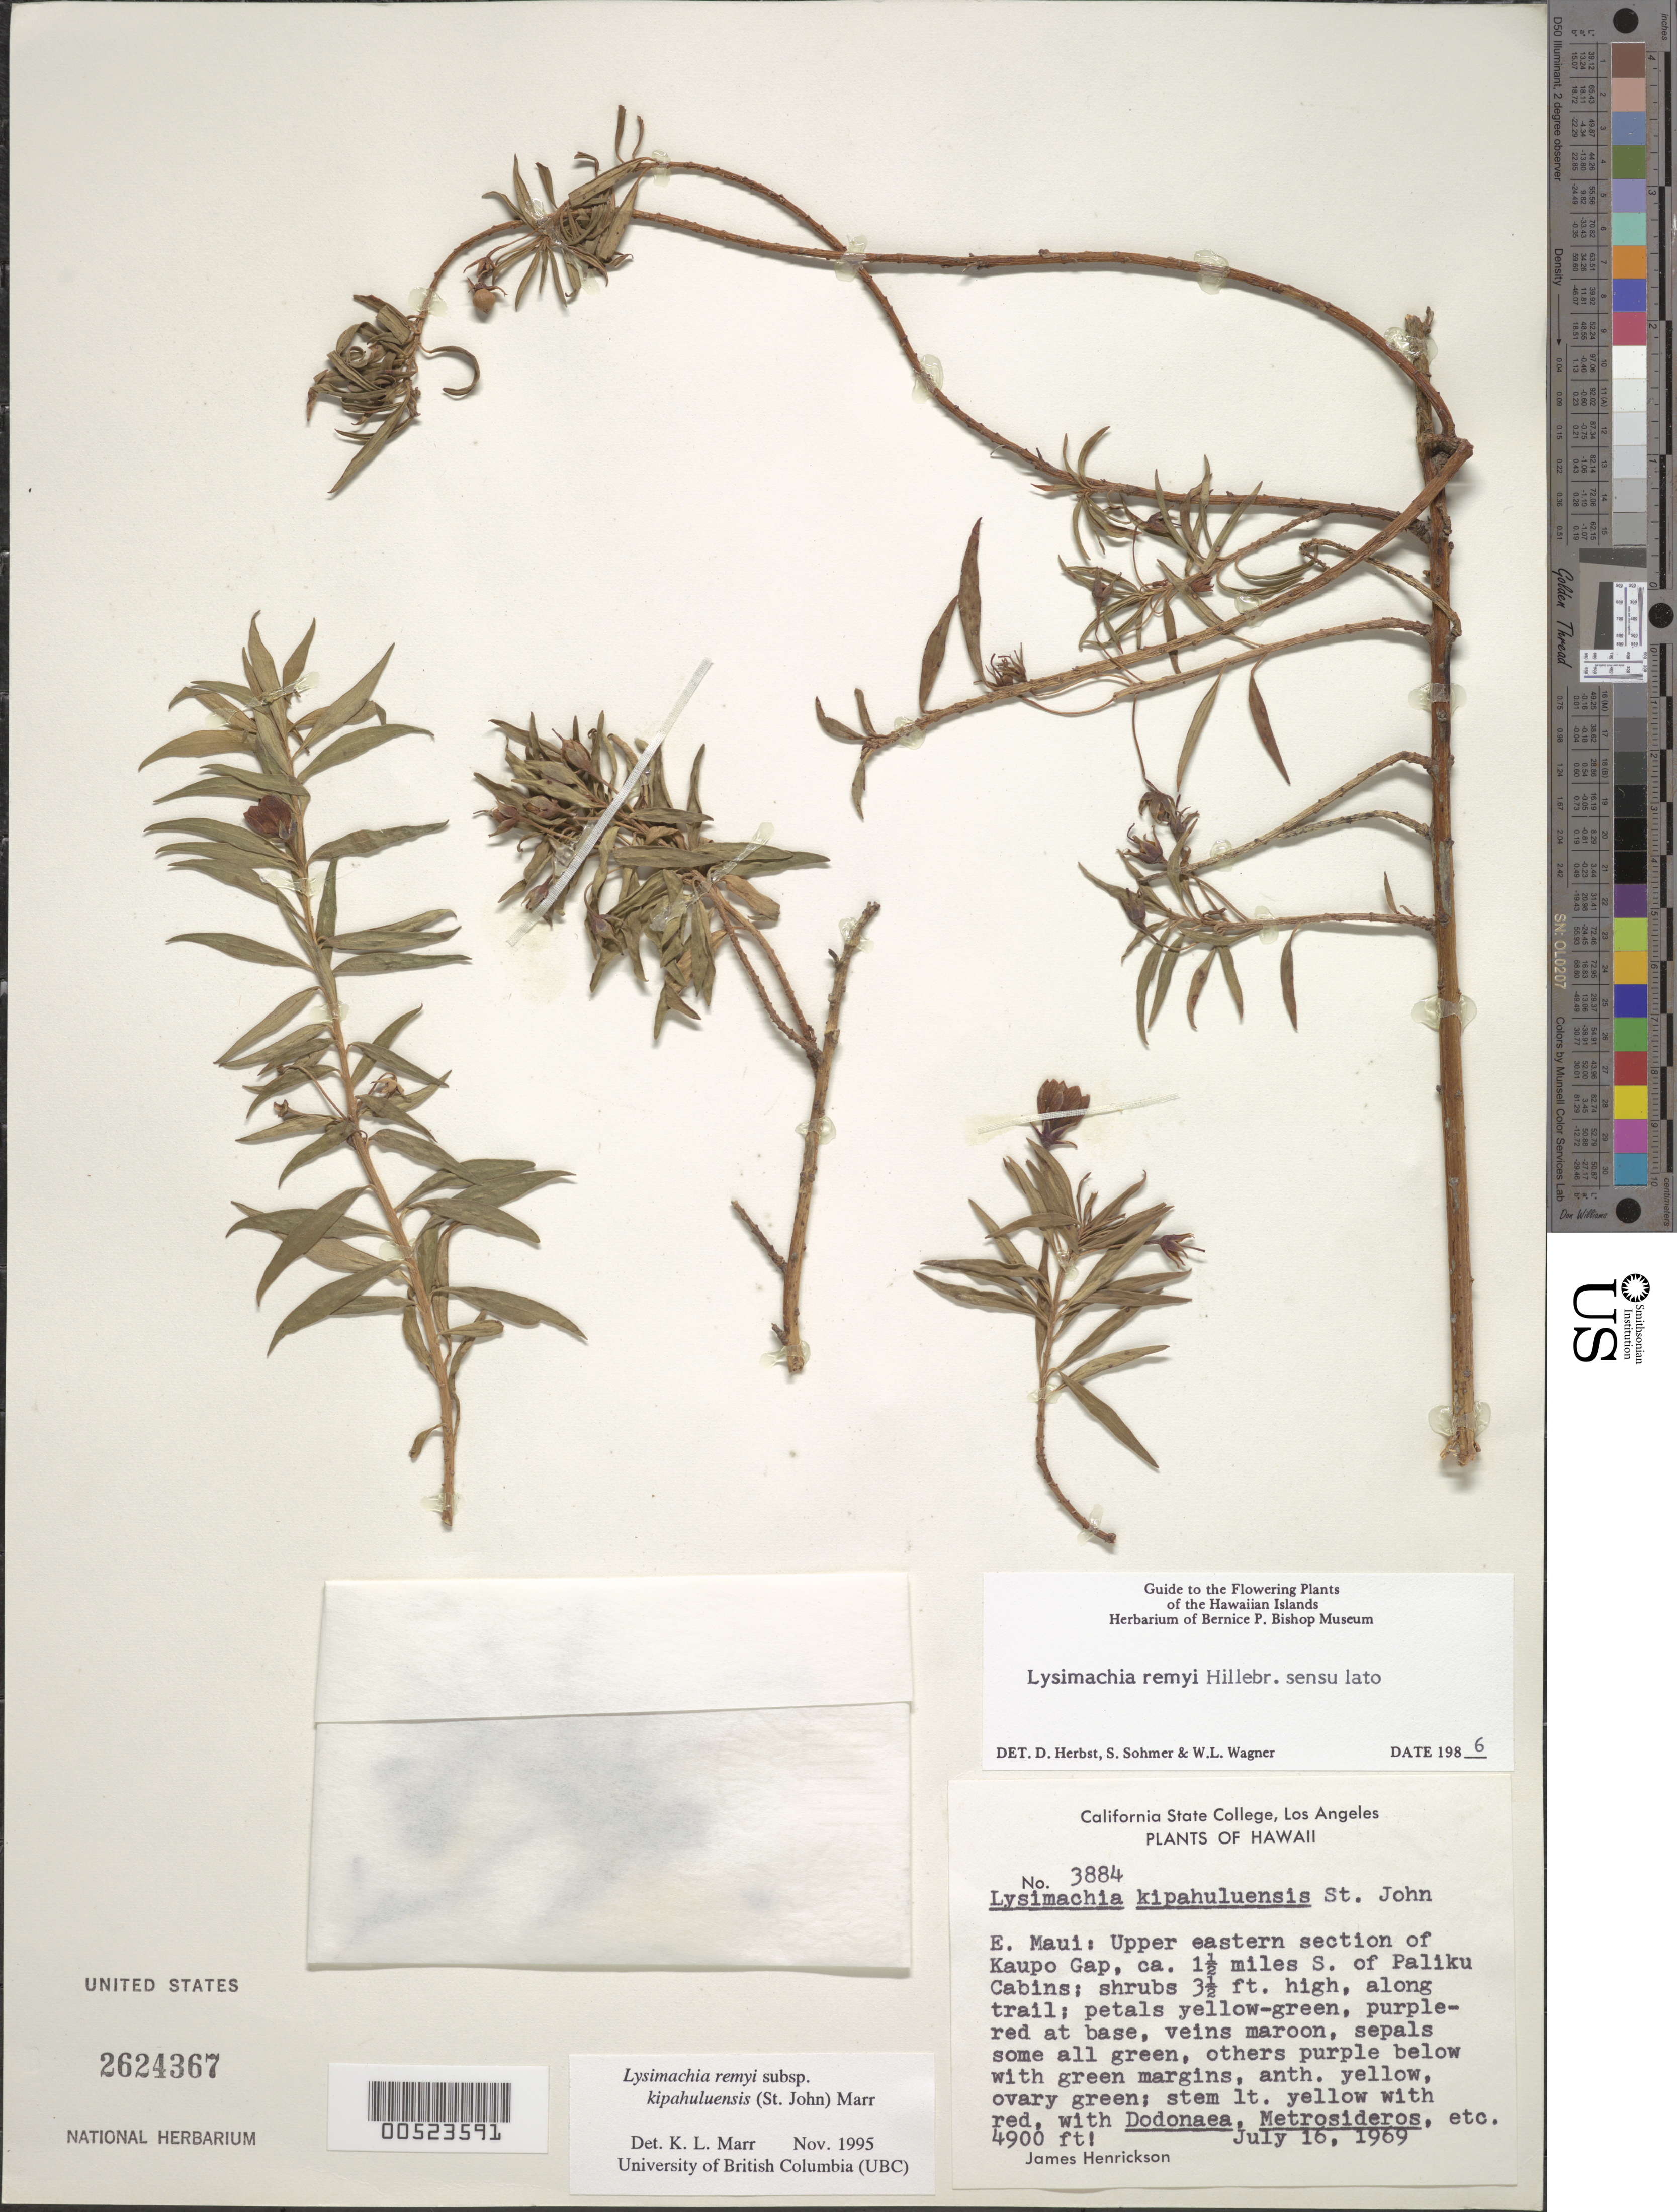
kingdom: Plantae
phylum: Tracheophyta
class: Magnoliopsida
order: Ericales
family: Primulaceae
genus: Lysimachia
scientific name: Lysimachia remyi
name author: Hillebr.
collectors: J. S. Henrickson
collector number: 3884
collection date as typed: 16 Jul 1969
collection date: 1969-07-16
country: United States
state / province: Hawaii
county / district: Maui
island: Maui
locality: E Maui, upper E section of Kaupo Gap, ca 1.5 mi S of Plaiku Cabins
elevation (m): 1494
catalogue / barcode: US 2624367